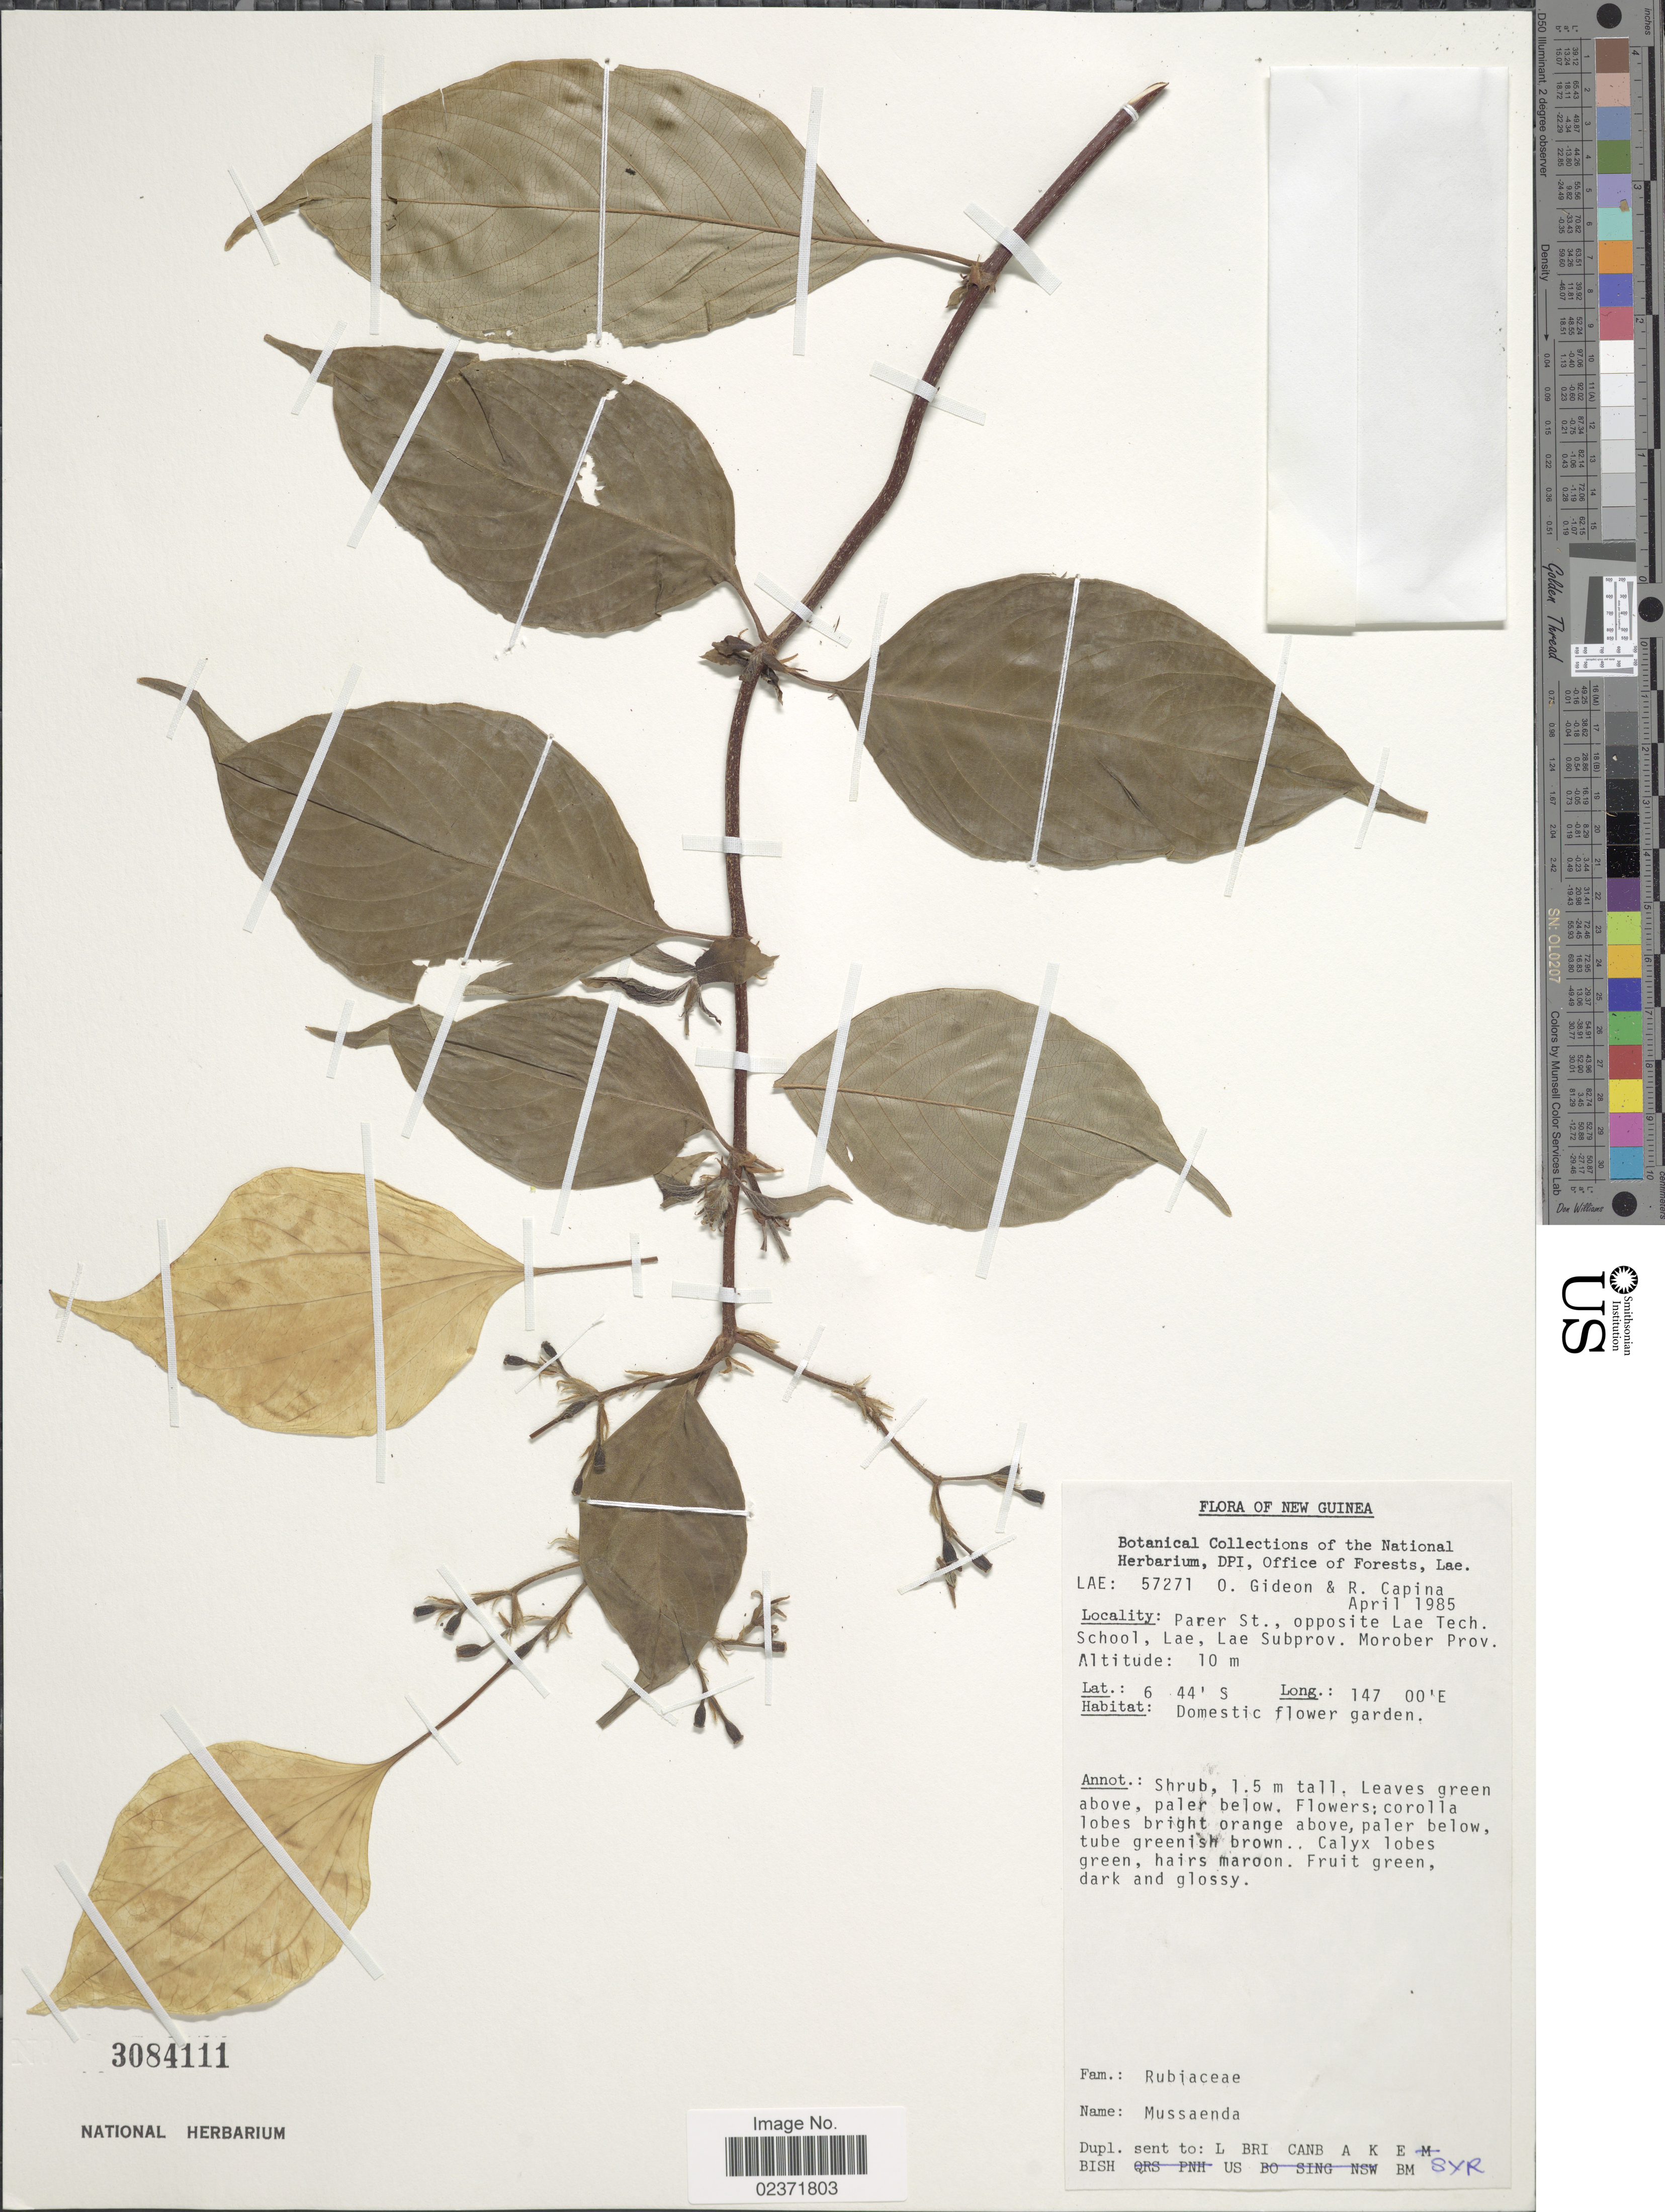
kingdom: Plantae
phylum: Tracheophyta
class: Magnoliopsida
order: Gentianales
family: Rubiaceae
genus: Mussaenda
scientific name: Mussaenda sp.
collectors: O. Gideon & R. Capina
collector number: LAE57271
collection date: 1985-04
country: Papua New Guinea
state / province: Morobe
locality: New Guinea, Parer St., opposite Lae Tech. School, Lae, Lae Subprov. Morober Prov.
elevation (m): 10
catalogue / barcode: US 3084111